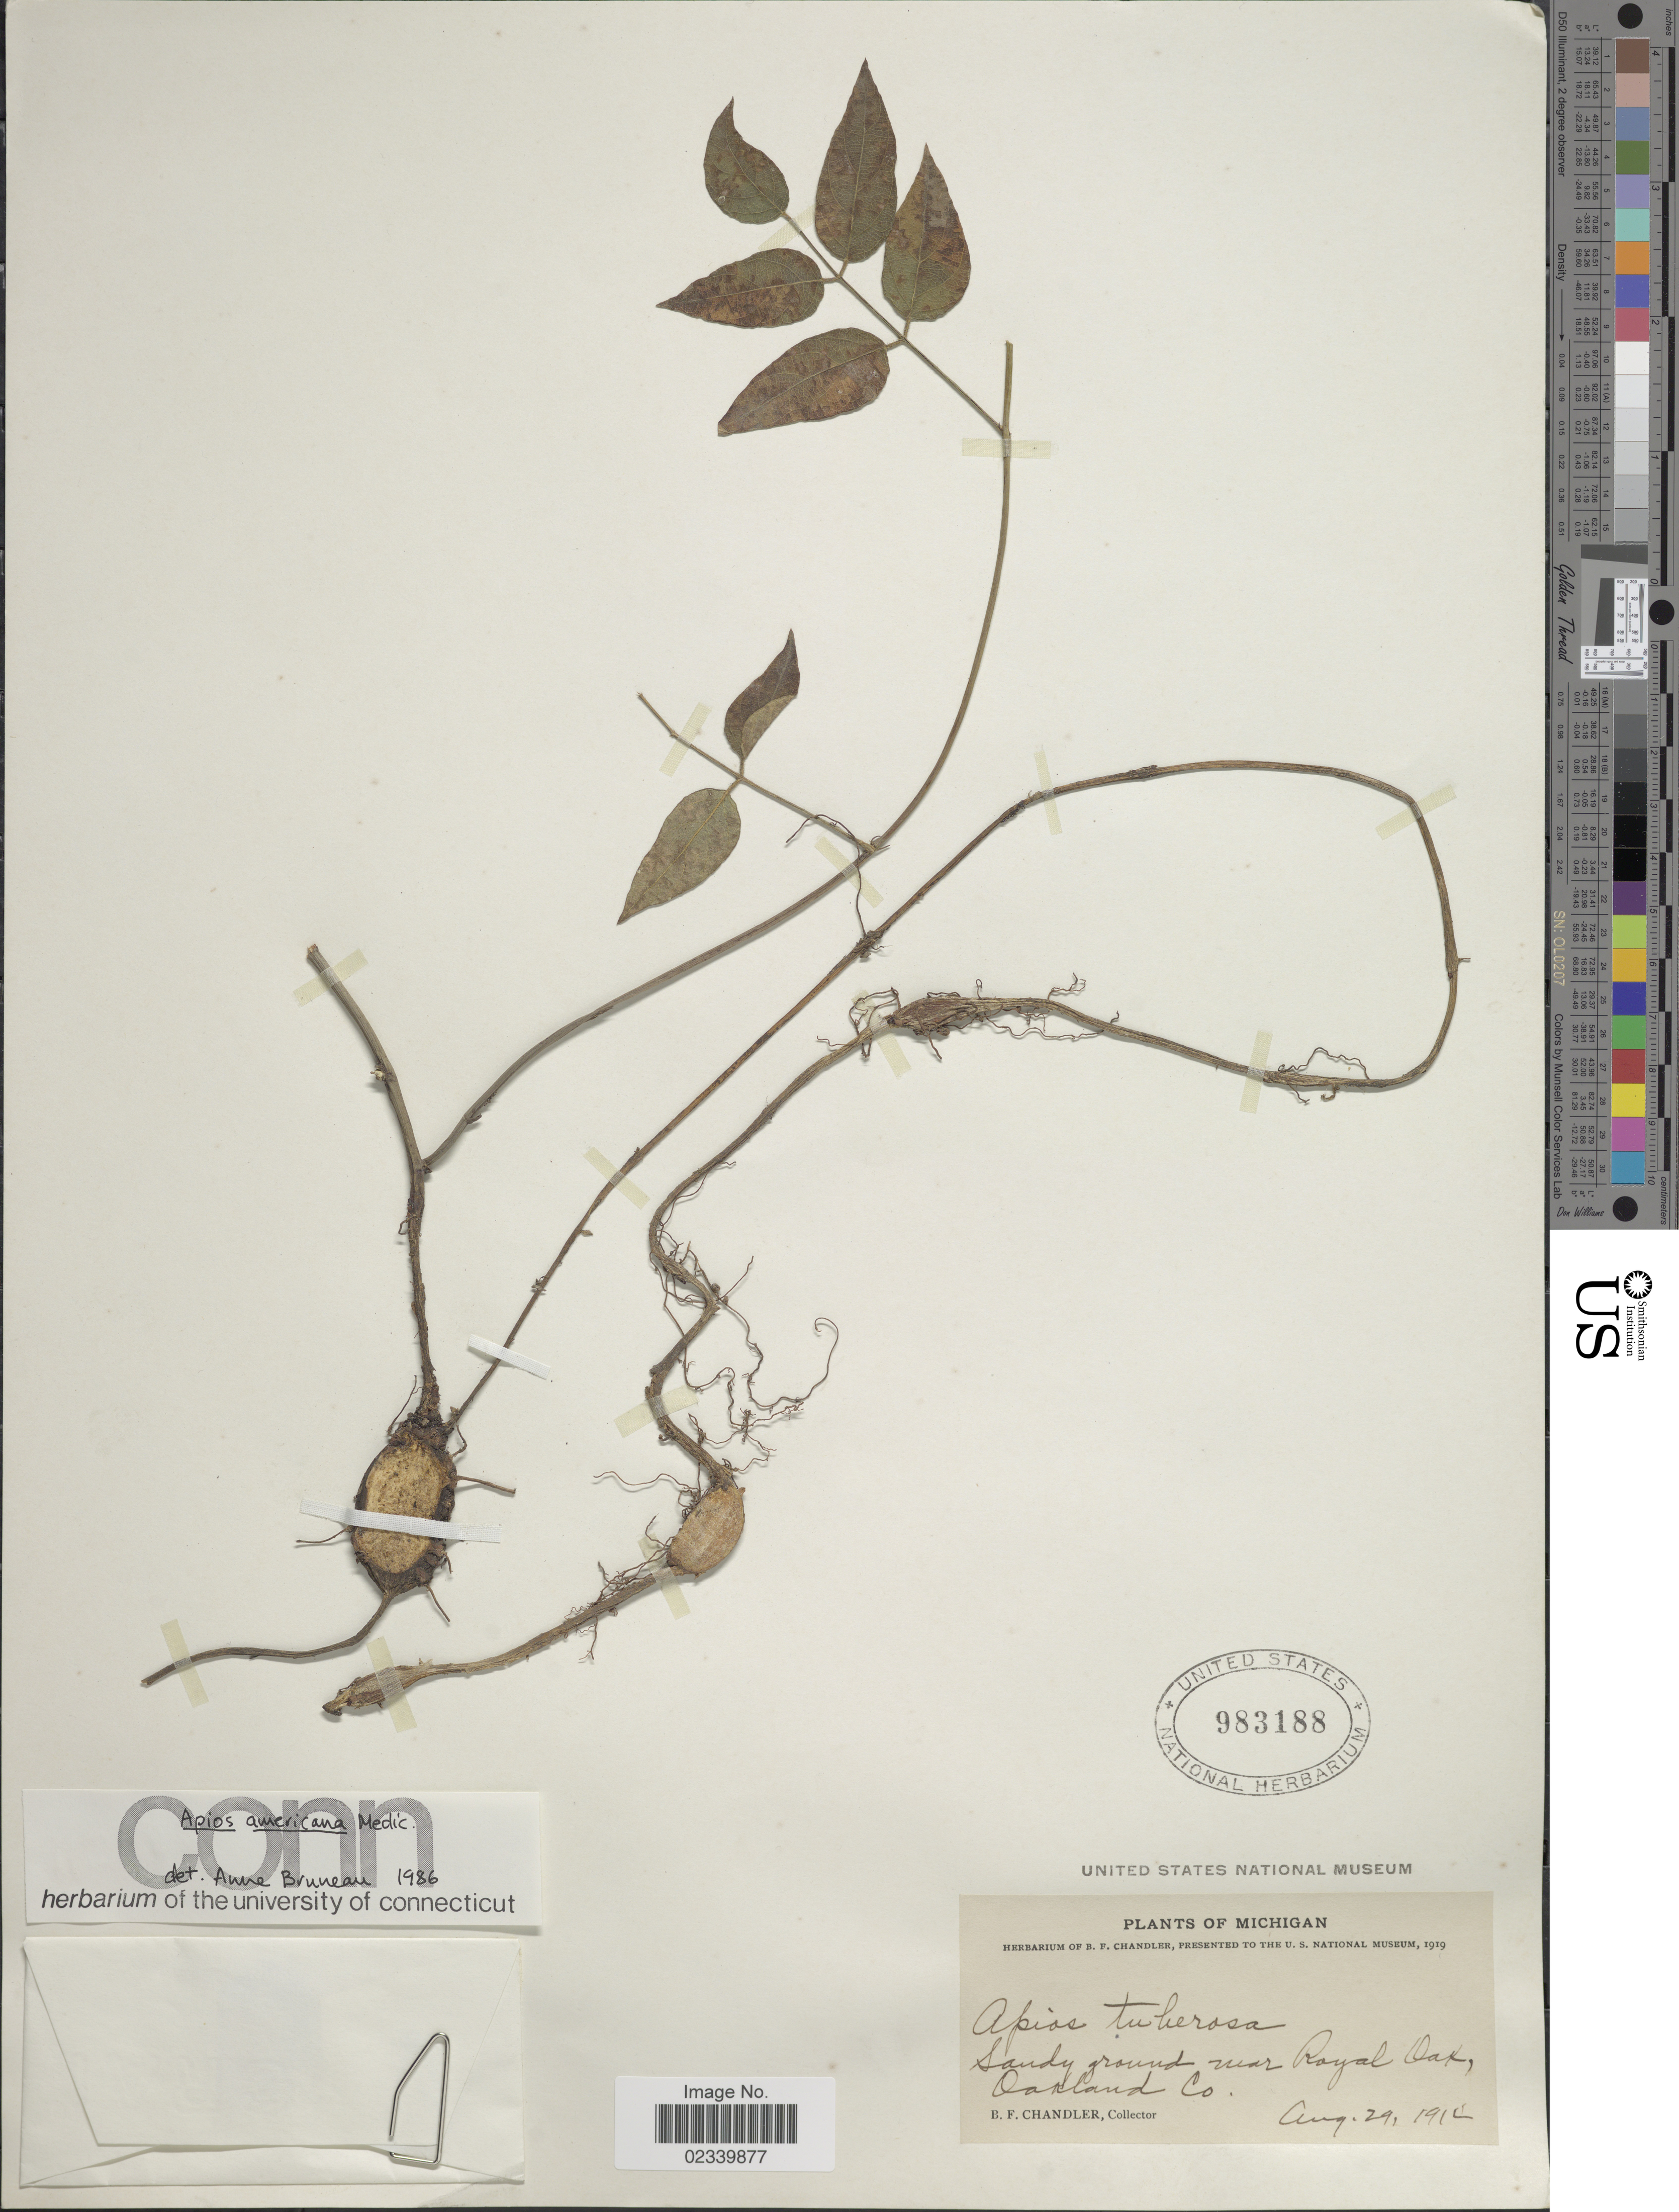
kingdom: Plantae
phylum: Tracheophyta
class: Magnoliopsida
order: Fabales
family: Fabaceae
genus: Apios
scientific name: Apios americana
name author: Medik.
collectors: B. F. Chandler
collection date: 1911-08-29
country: United States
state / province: Michigan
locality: Sandy ground near Royal Oak, Oakland Co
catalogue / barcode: US 983188